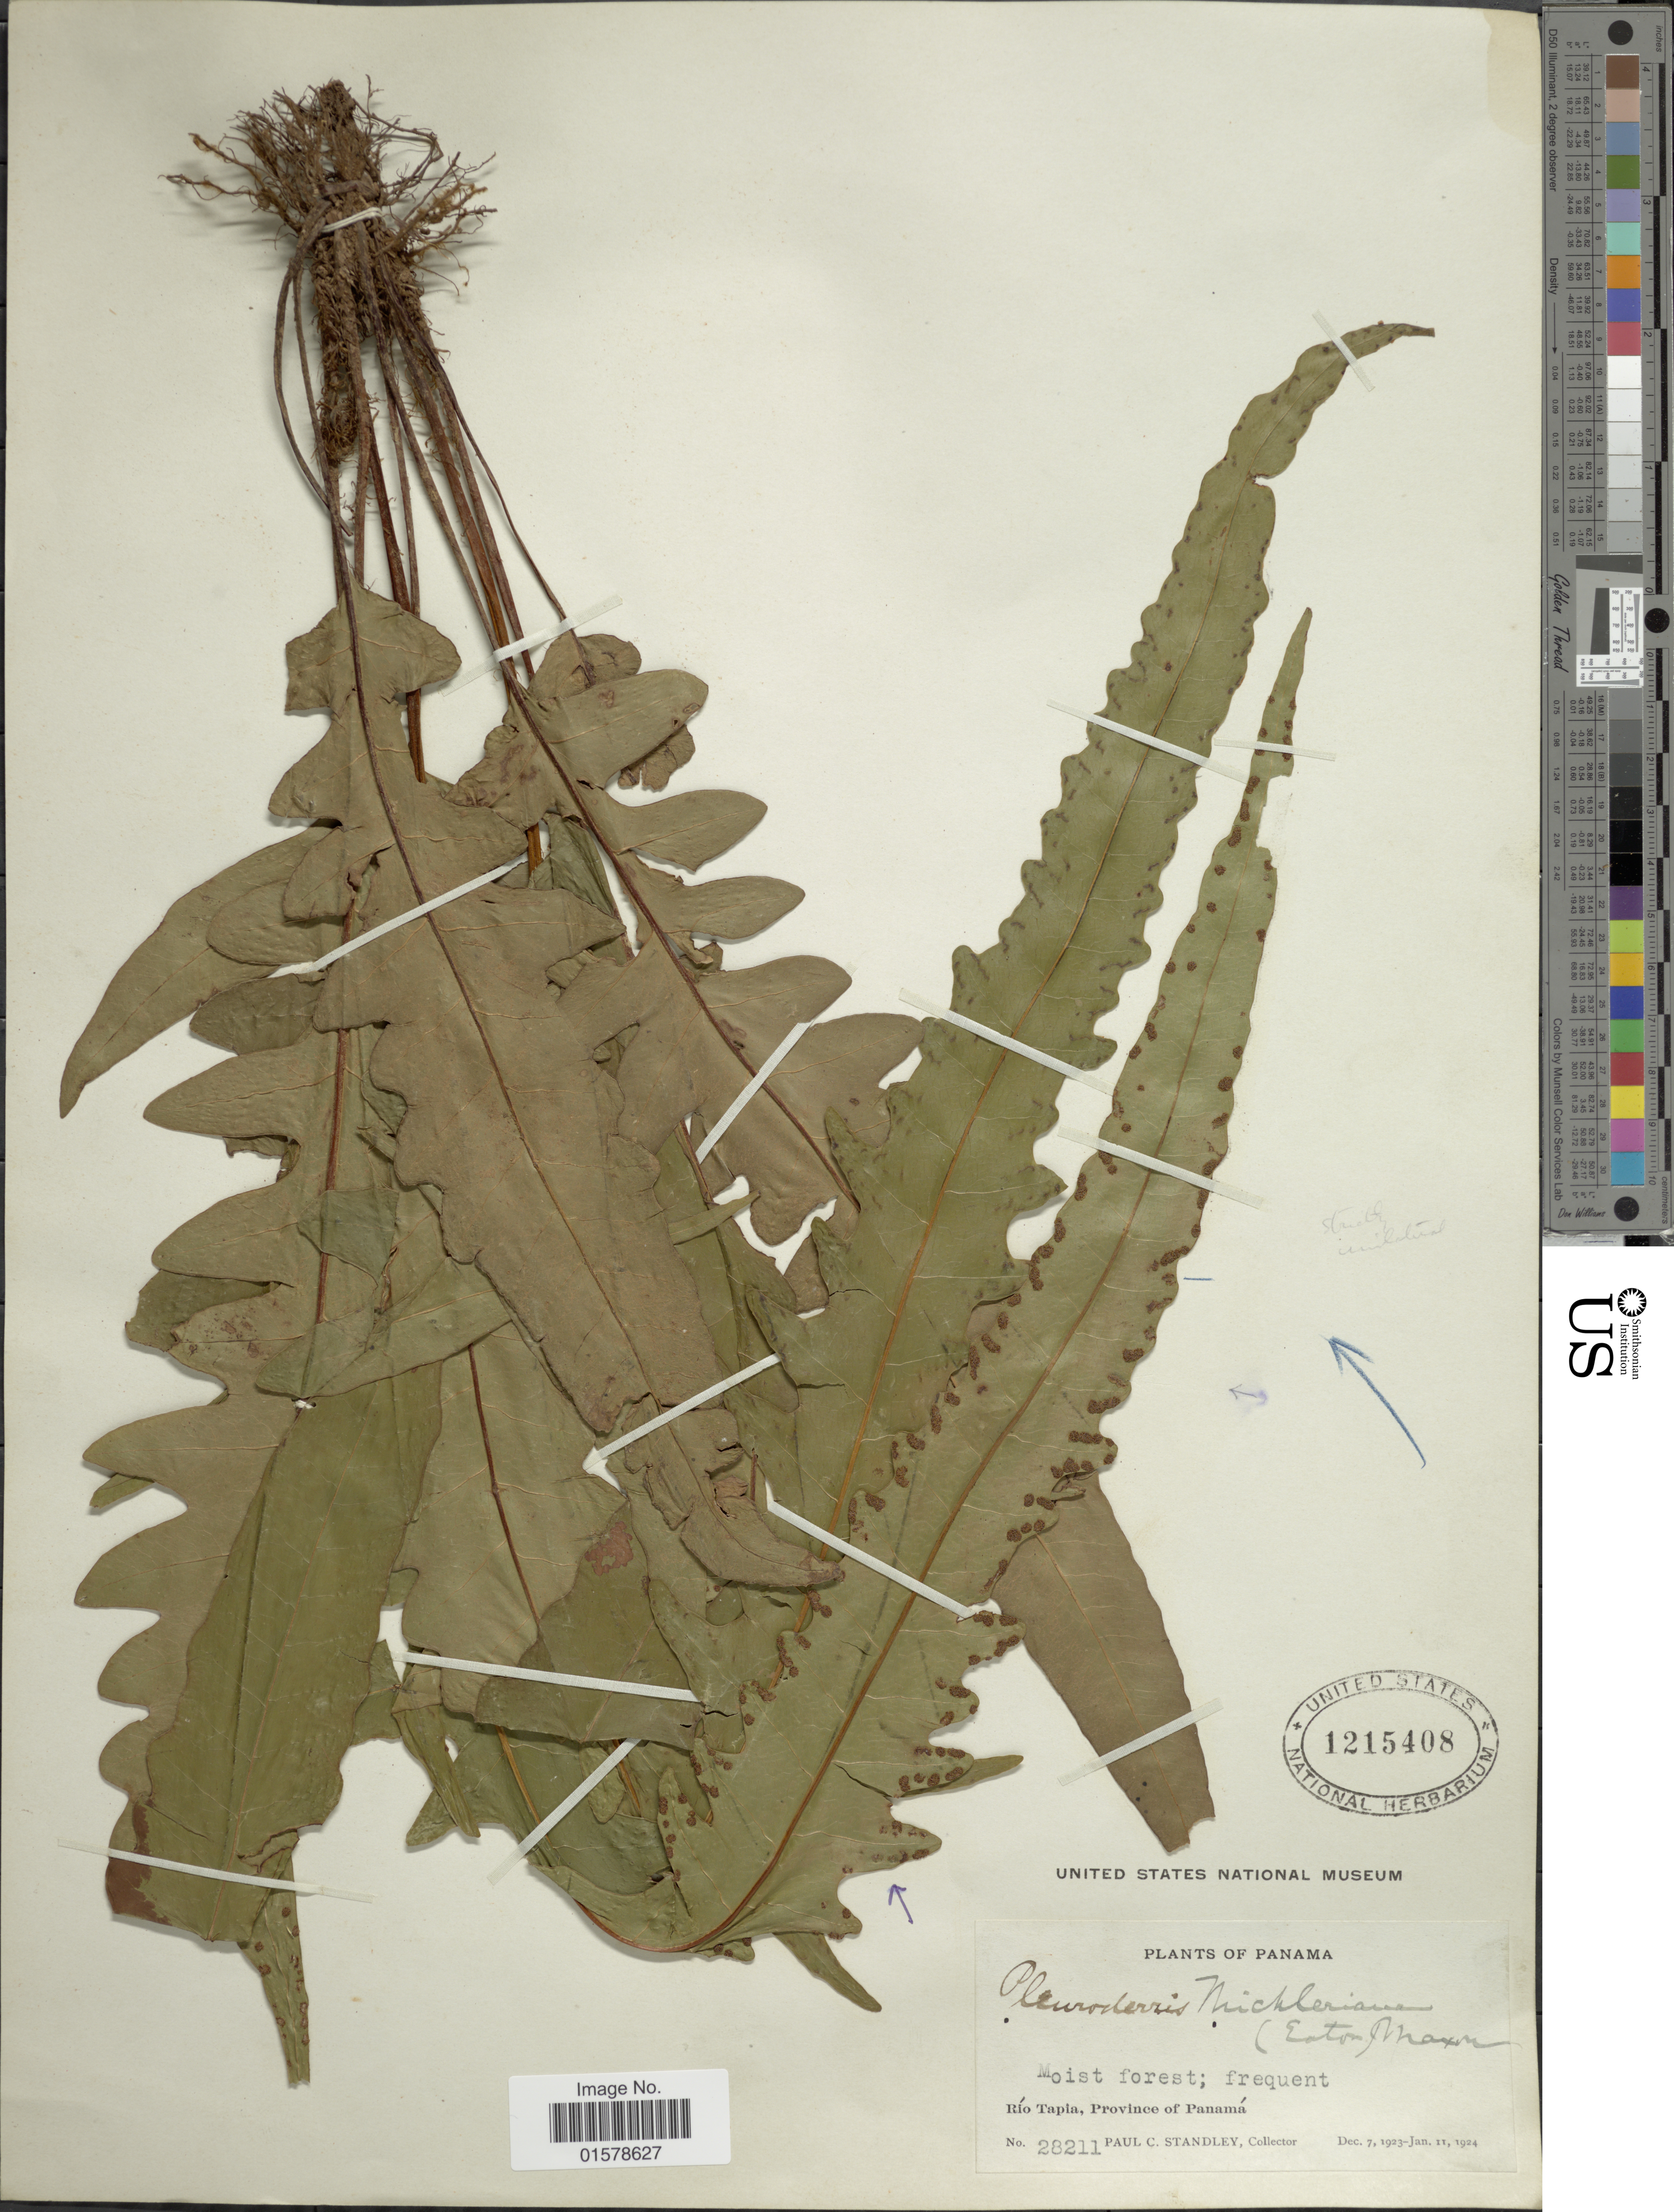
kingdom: Plantae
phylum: Tracheophyta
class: Polypodiopsida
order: Polypodiales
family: Tectariaceae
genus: Tectaria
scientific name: Tectaria x michleriana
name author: (D.C. Eaton) Lellinger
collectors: P. C. Standley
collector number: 28211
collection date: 1923-12-07/1924-01-11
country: Panama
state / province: Panamá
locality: Panama, Rio Tapia, Province of Panama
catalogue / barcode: US 1215408